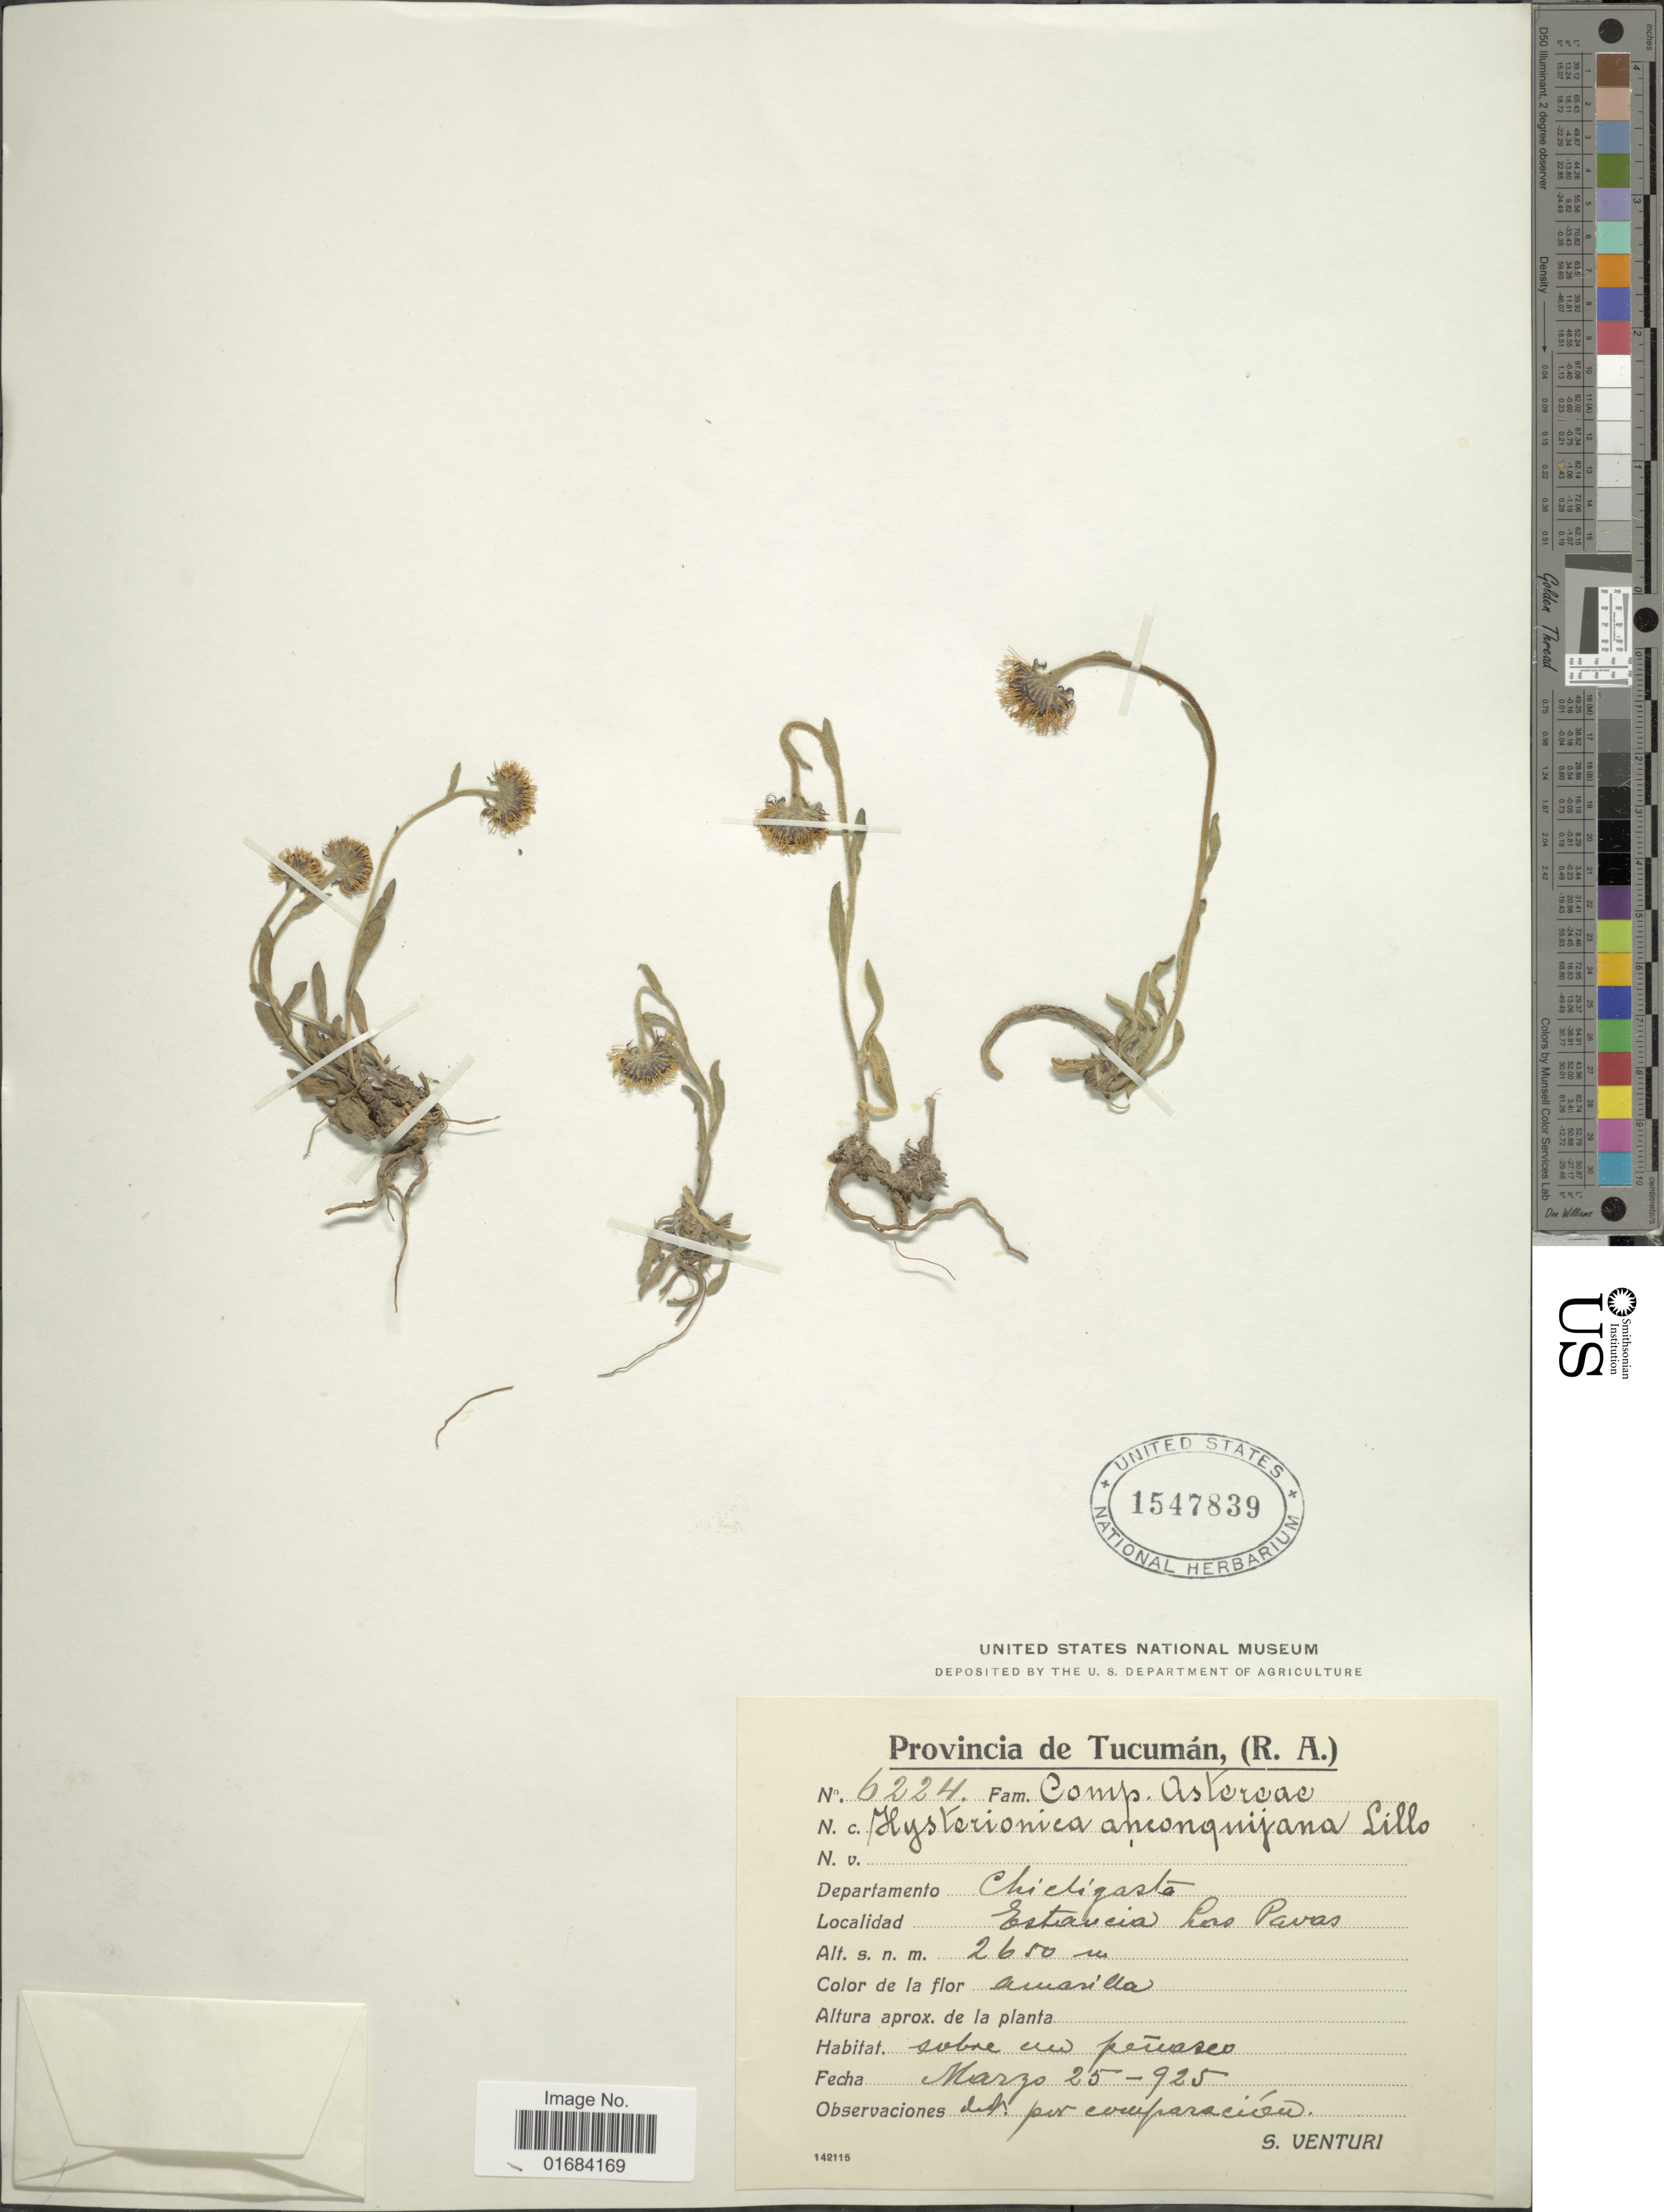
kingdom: Plantae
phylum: Tracheophyta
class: Magnoliopsida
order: Asterales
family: Asteraceae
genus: Hysterionica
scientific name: Hysterionica anconquijana Lillo sp. nov. ined.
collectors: S. Venturi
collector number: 6224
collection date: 1925-03-25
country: Argentina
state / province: Tucuman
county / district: Chicligasta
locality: Estancia Las Pavas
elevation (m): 2650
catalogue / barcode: US 1547839